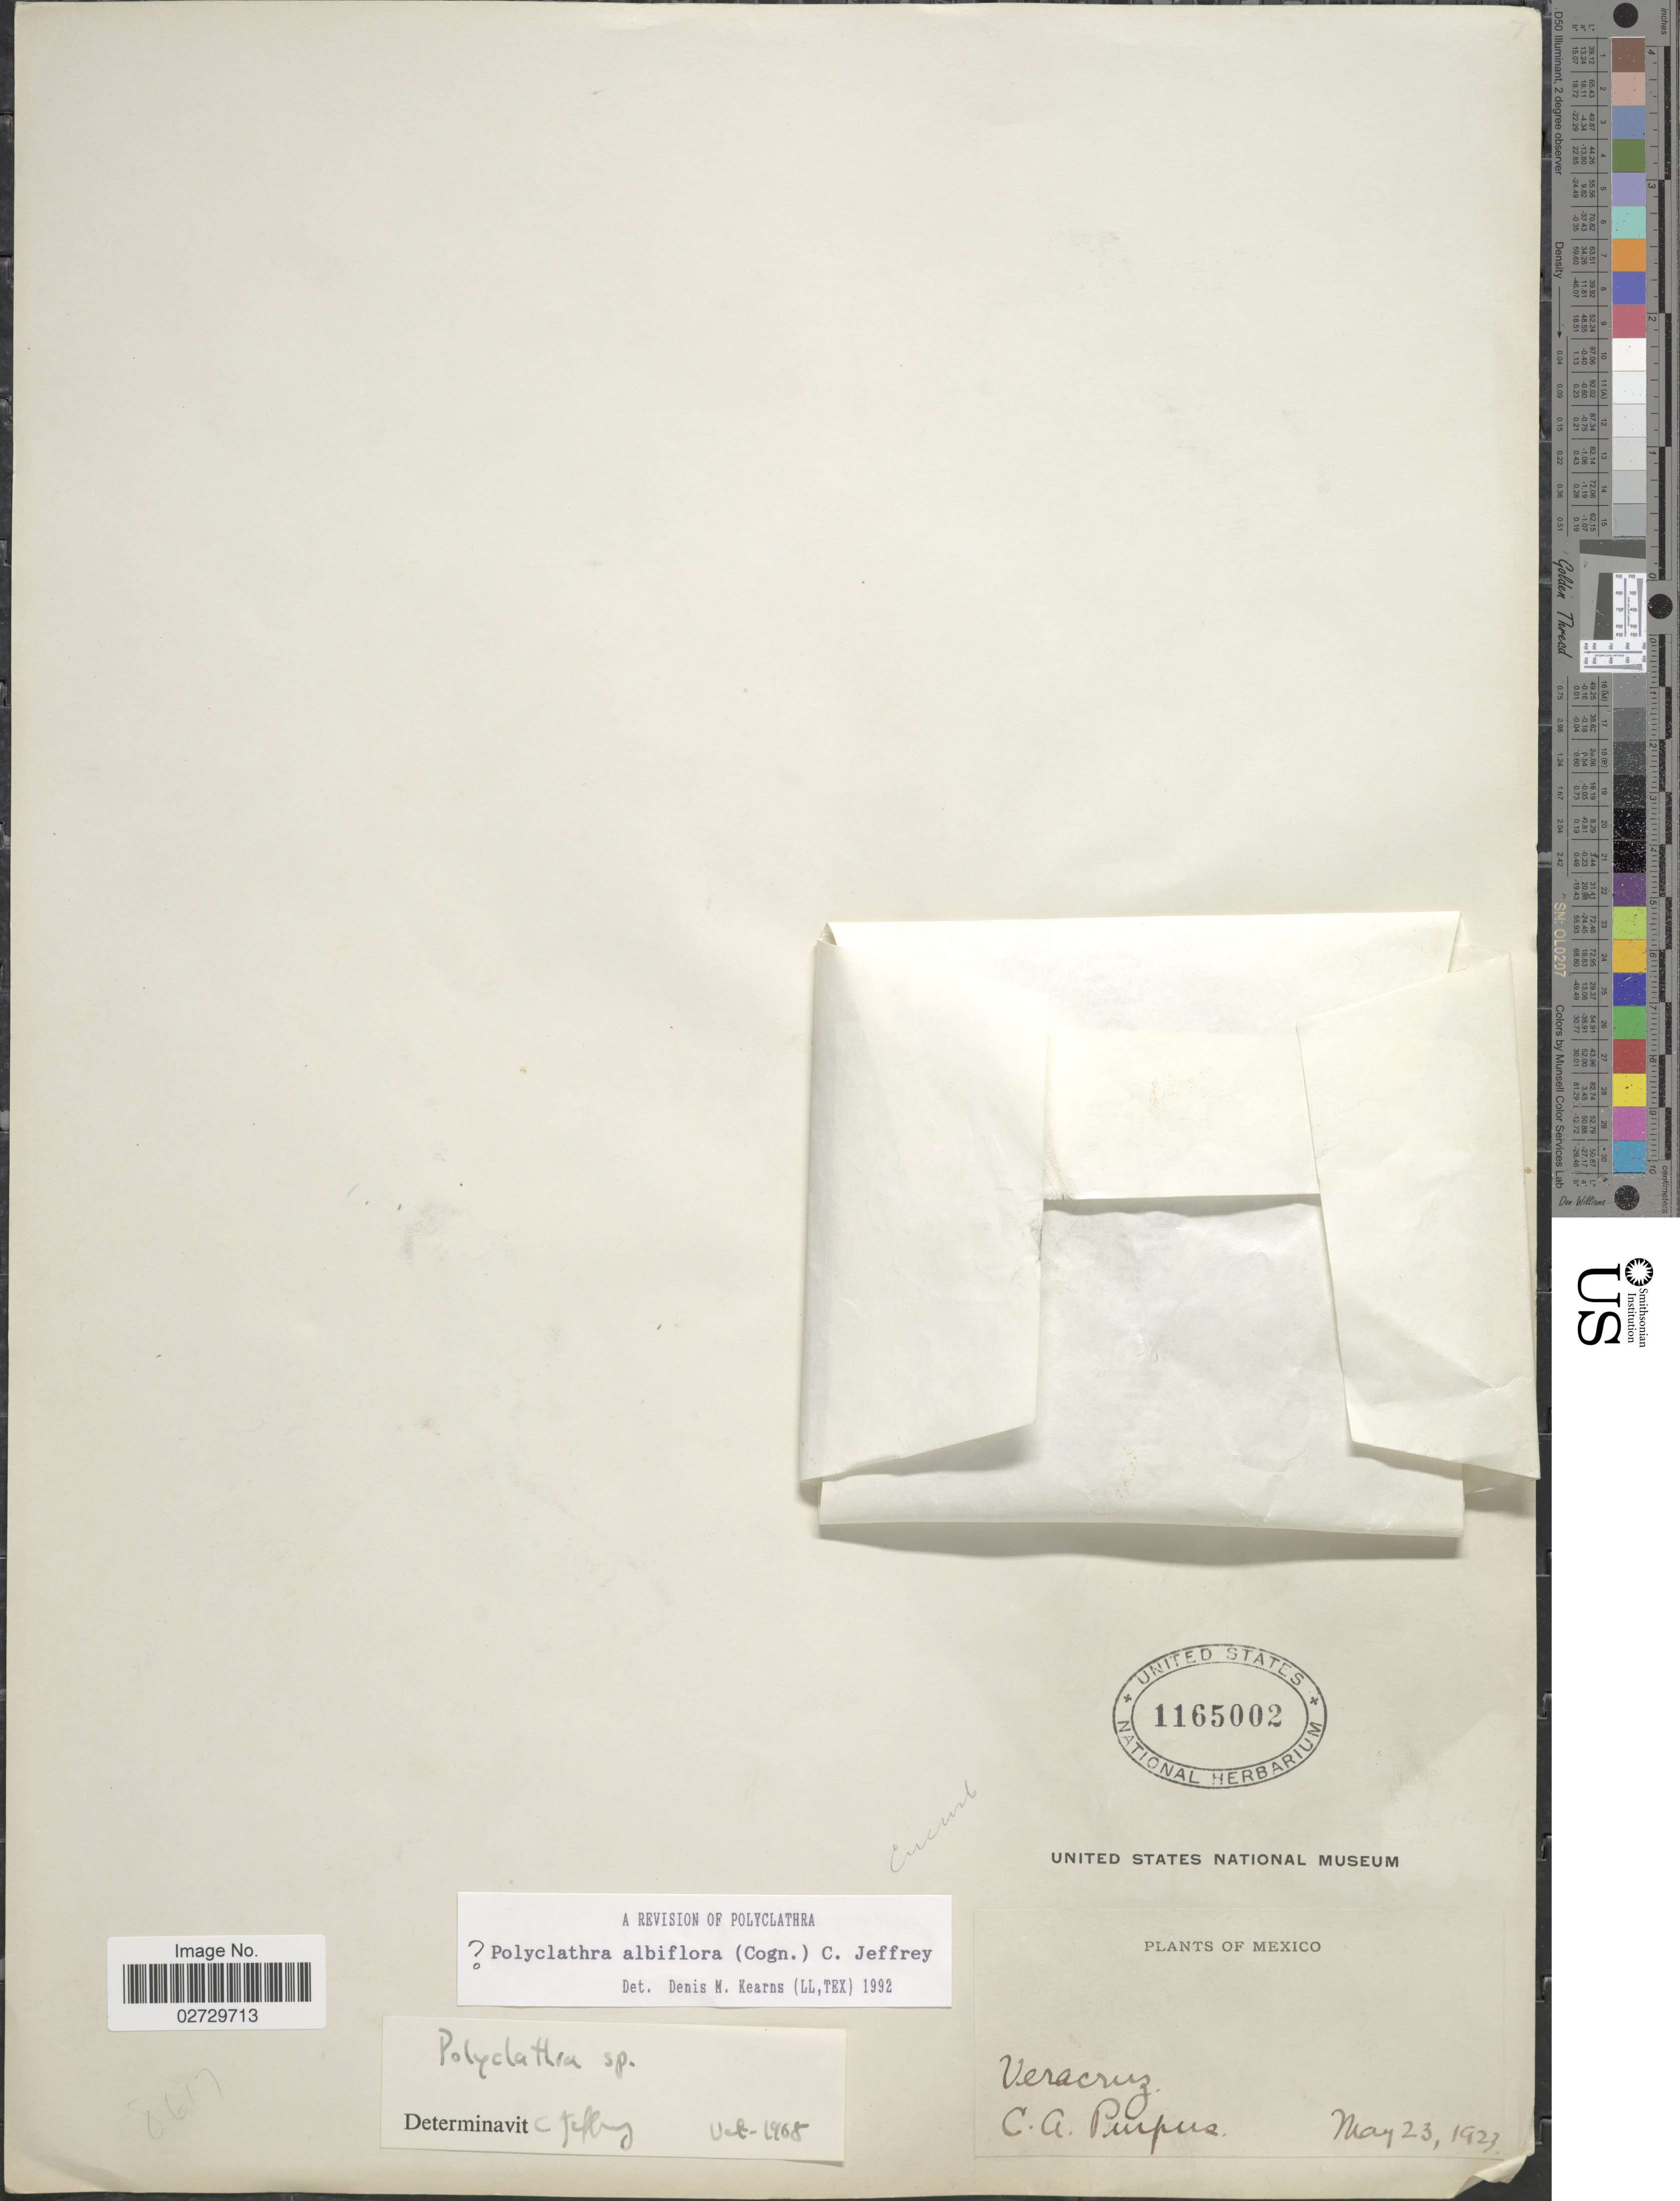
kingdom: Plantae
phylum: Tracheophyta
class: Magnoliopsida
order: Cucurbitales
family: Cucurbitaceae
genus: Polyclathra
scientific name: Polyclathra albiflora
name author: (Cogn.) C. Jeffrey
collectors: C. A. Purpus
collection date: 1923-05-23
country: Mexico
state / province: Veracruz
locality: Vera Cruz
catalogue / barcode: US 1165002